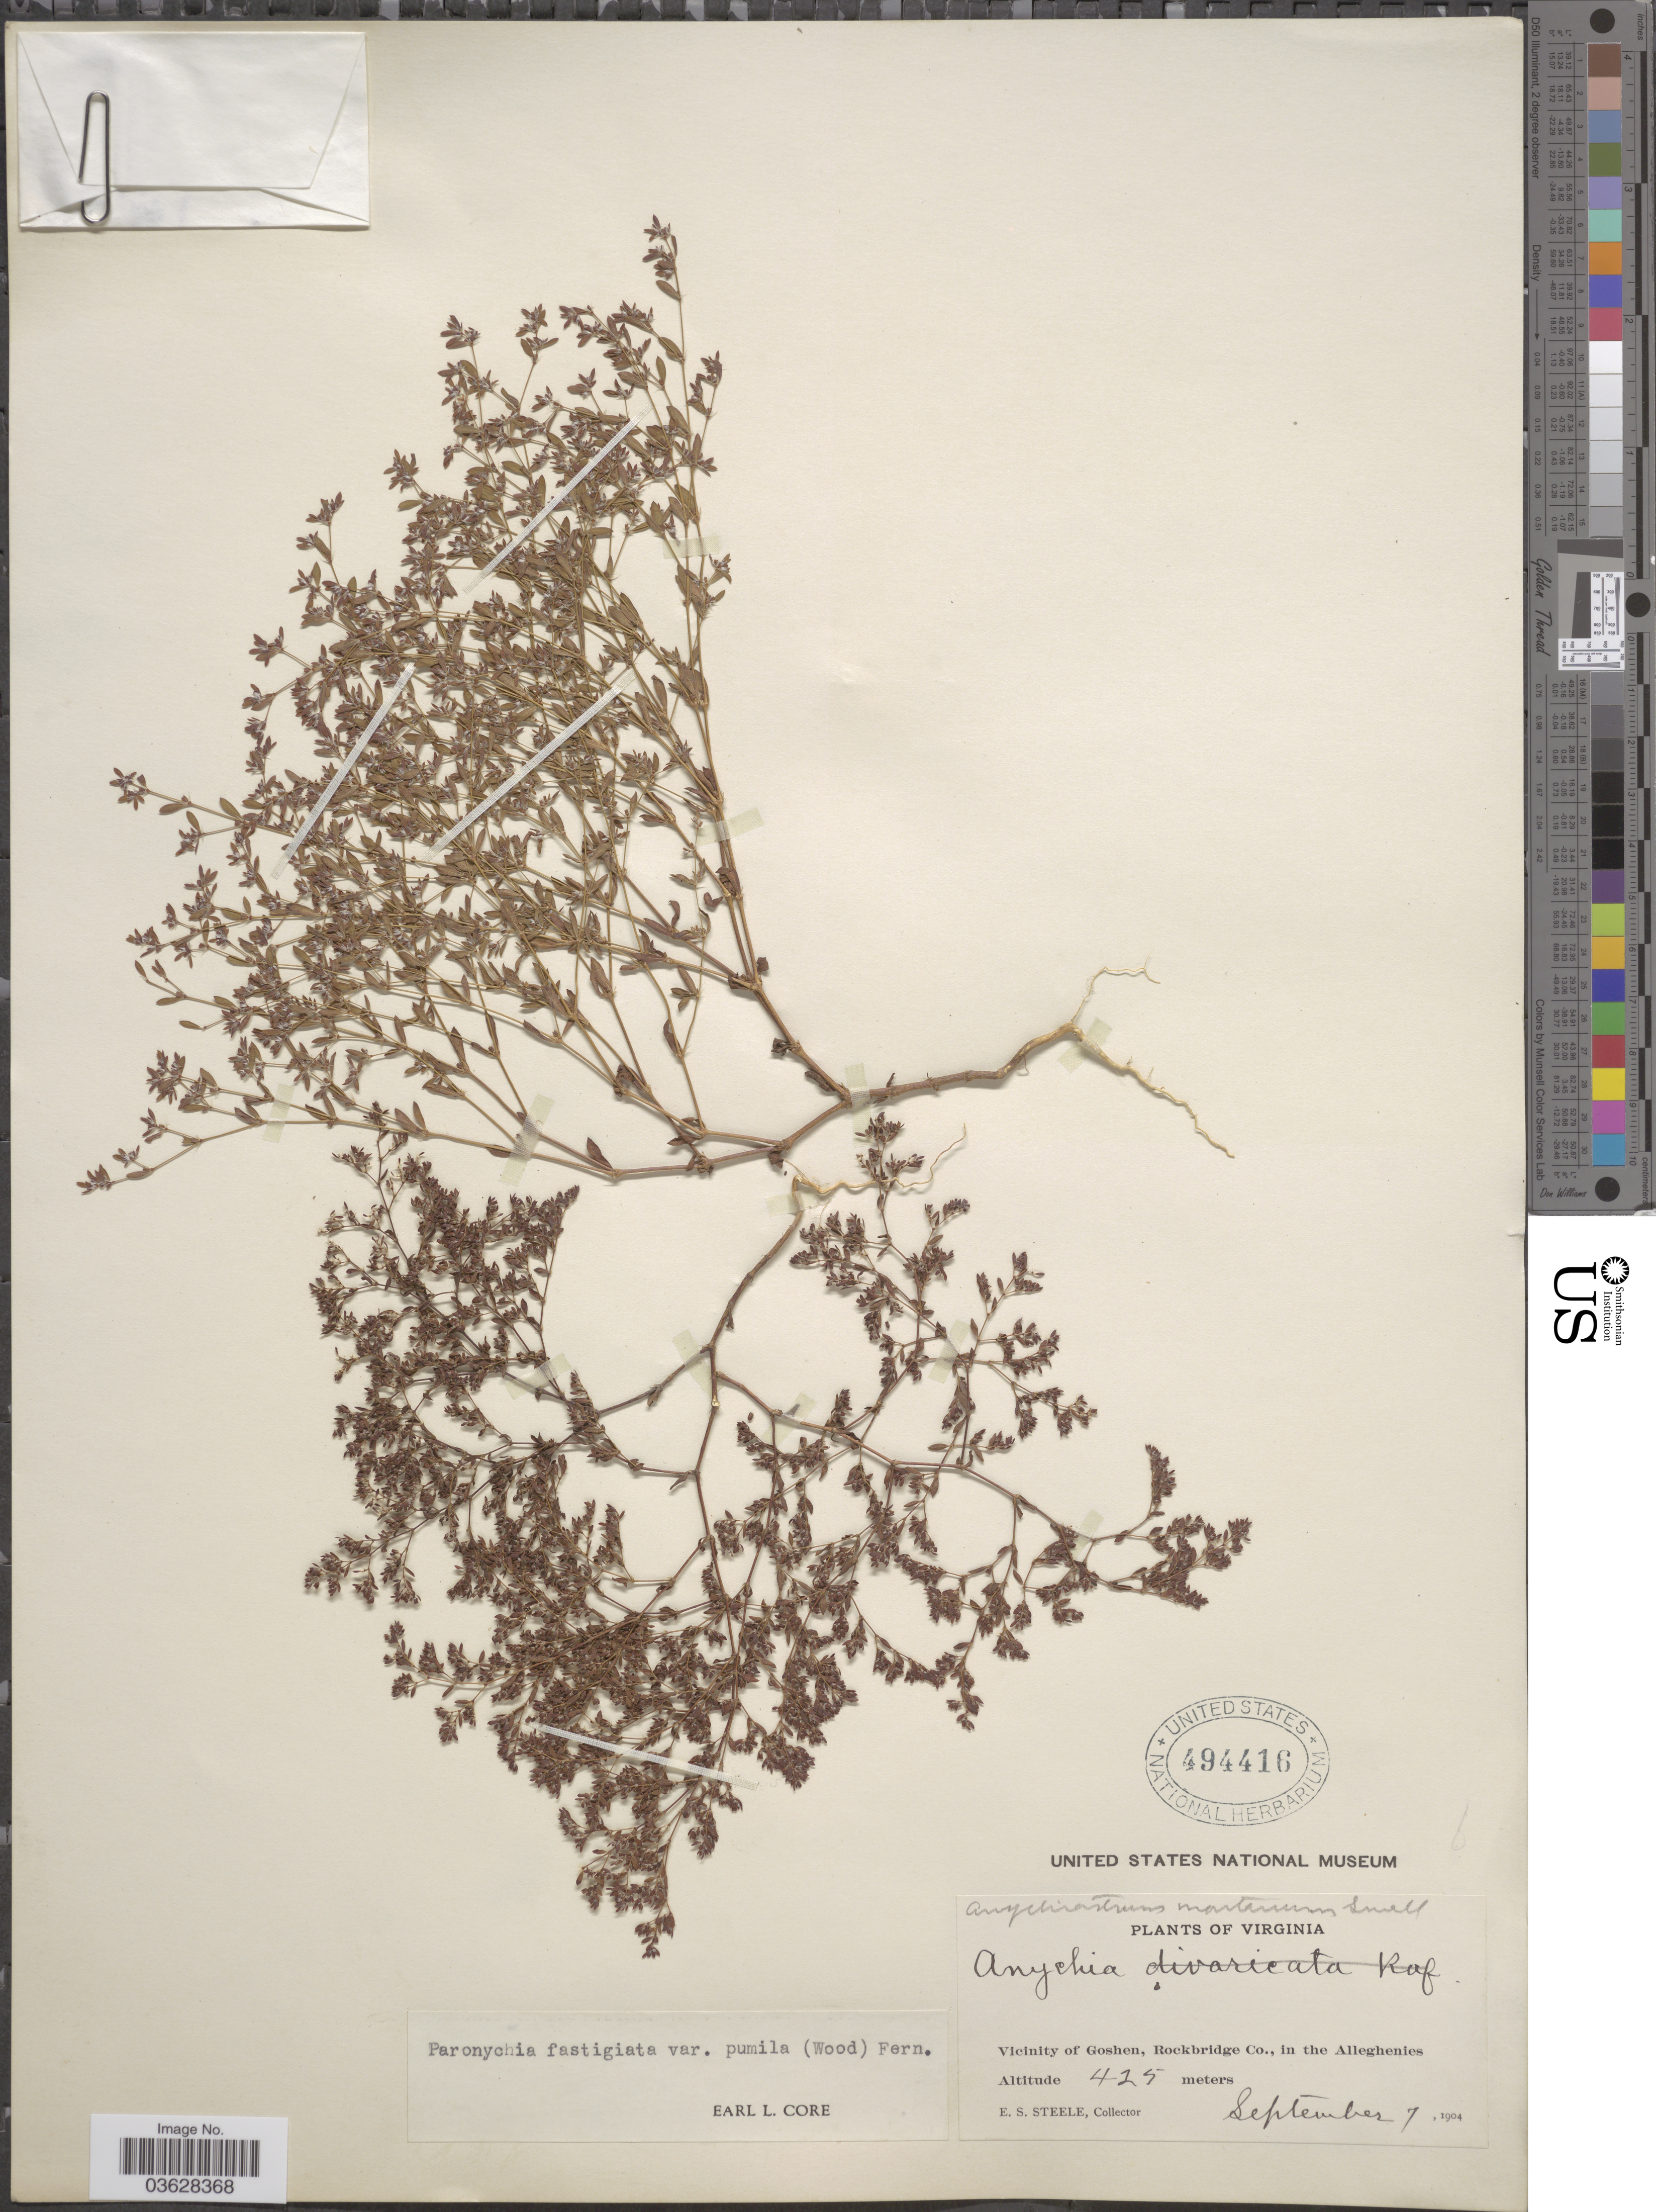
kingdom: Plantae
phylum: Tracheophyta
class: Magnoliopsida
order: Caryophyllales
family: Caryophyllaceae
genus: Paronychia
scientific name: Paronychia fastigiata var. pumila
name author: (Alph. Wood) Fernald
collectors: E. Steele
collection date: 1904-09-07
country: United States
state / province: Virginia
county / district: Rockbridge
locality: Vicinity of Goshen, Rockbridge Co., in the Alleghenies.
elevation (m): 425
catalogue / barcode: US 494416